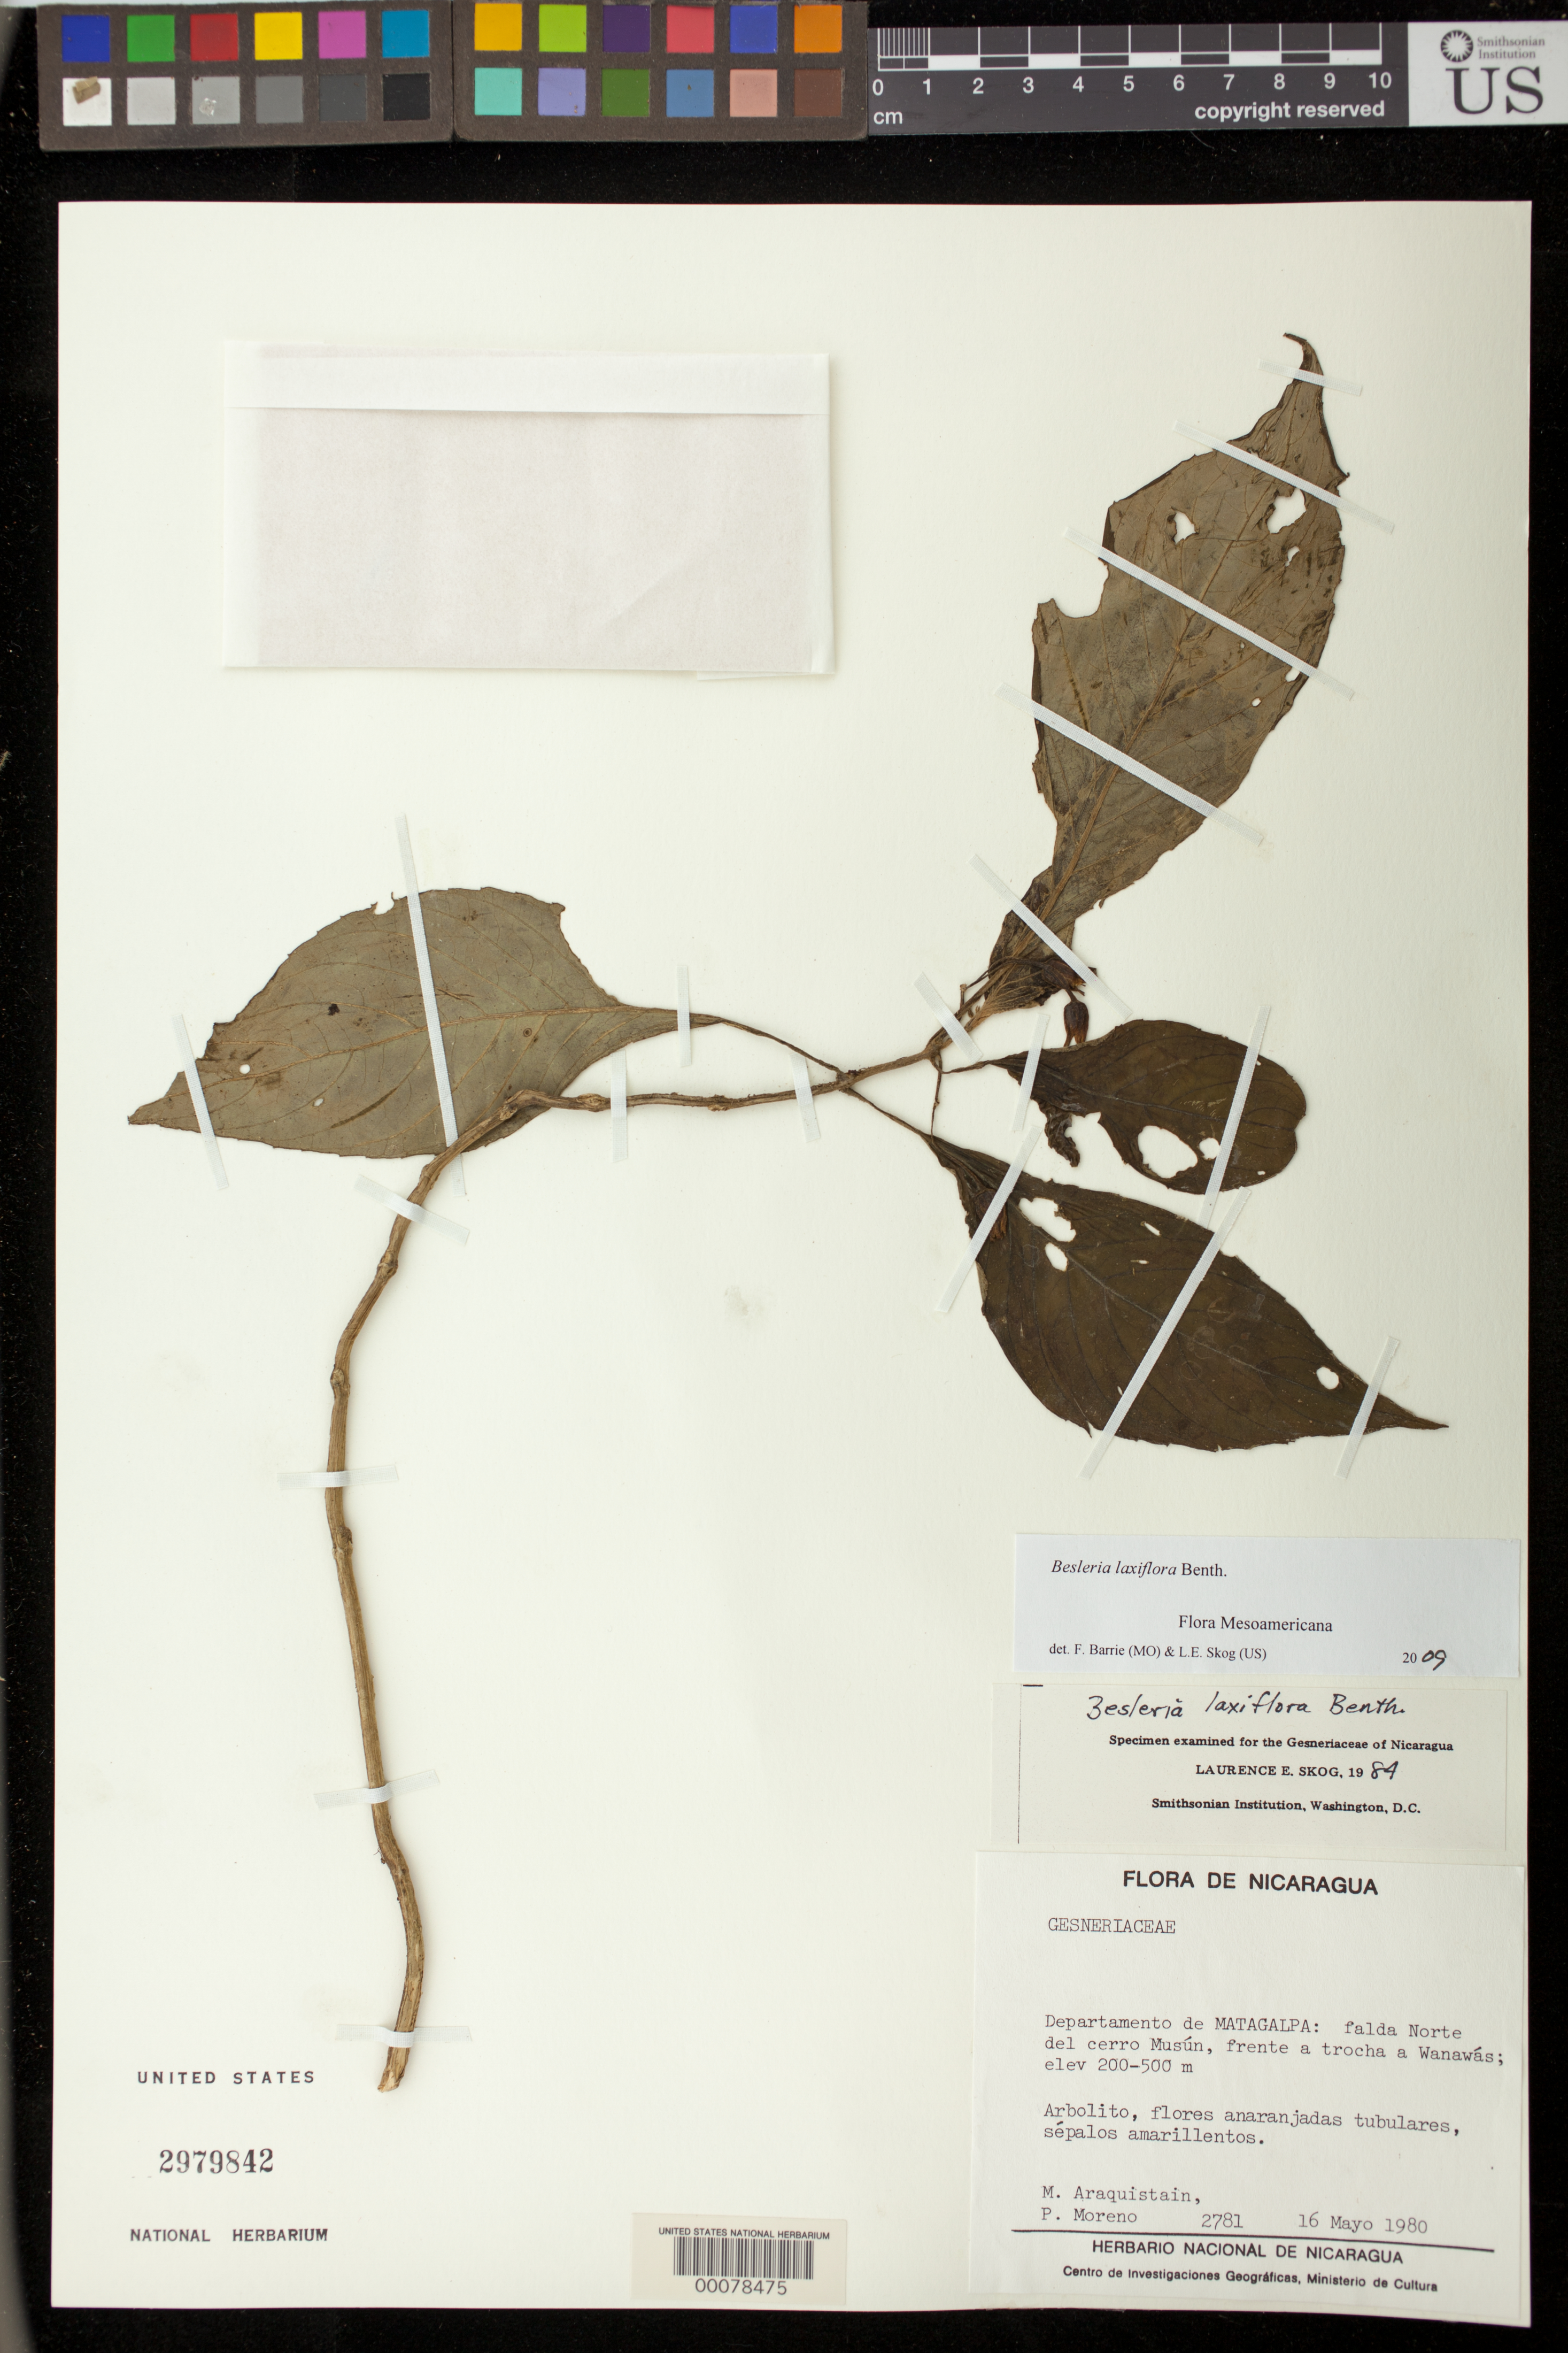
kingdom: Plantae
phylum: Tracheophyta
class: Magnoliopsida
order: Lamiales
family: Gesneriaceae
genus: Besleria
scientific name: Besleria laxiflora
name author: Benth.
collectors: M. Araquistain & P. Moreno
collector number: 2781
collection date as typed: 16 May 1980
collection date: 1980-05-16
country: Nicaragua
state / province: Matagalpa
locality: Falda north of Cerro Musun, opposite a trocha a Wanawas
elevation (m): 200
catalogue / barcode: US 2979842